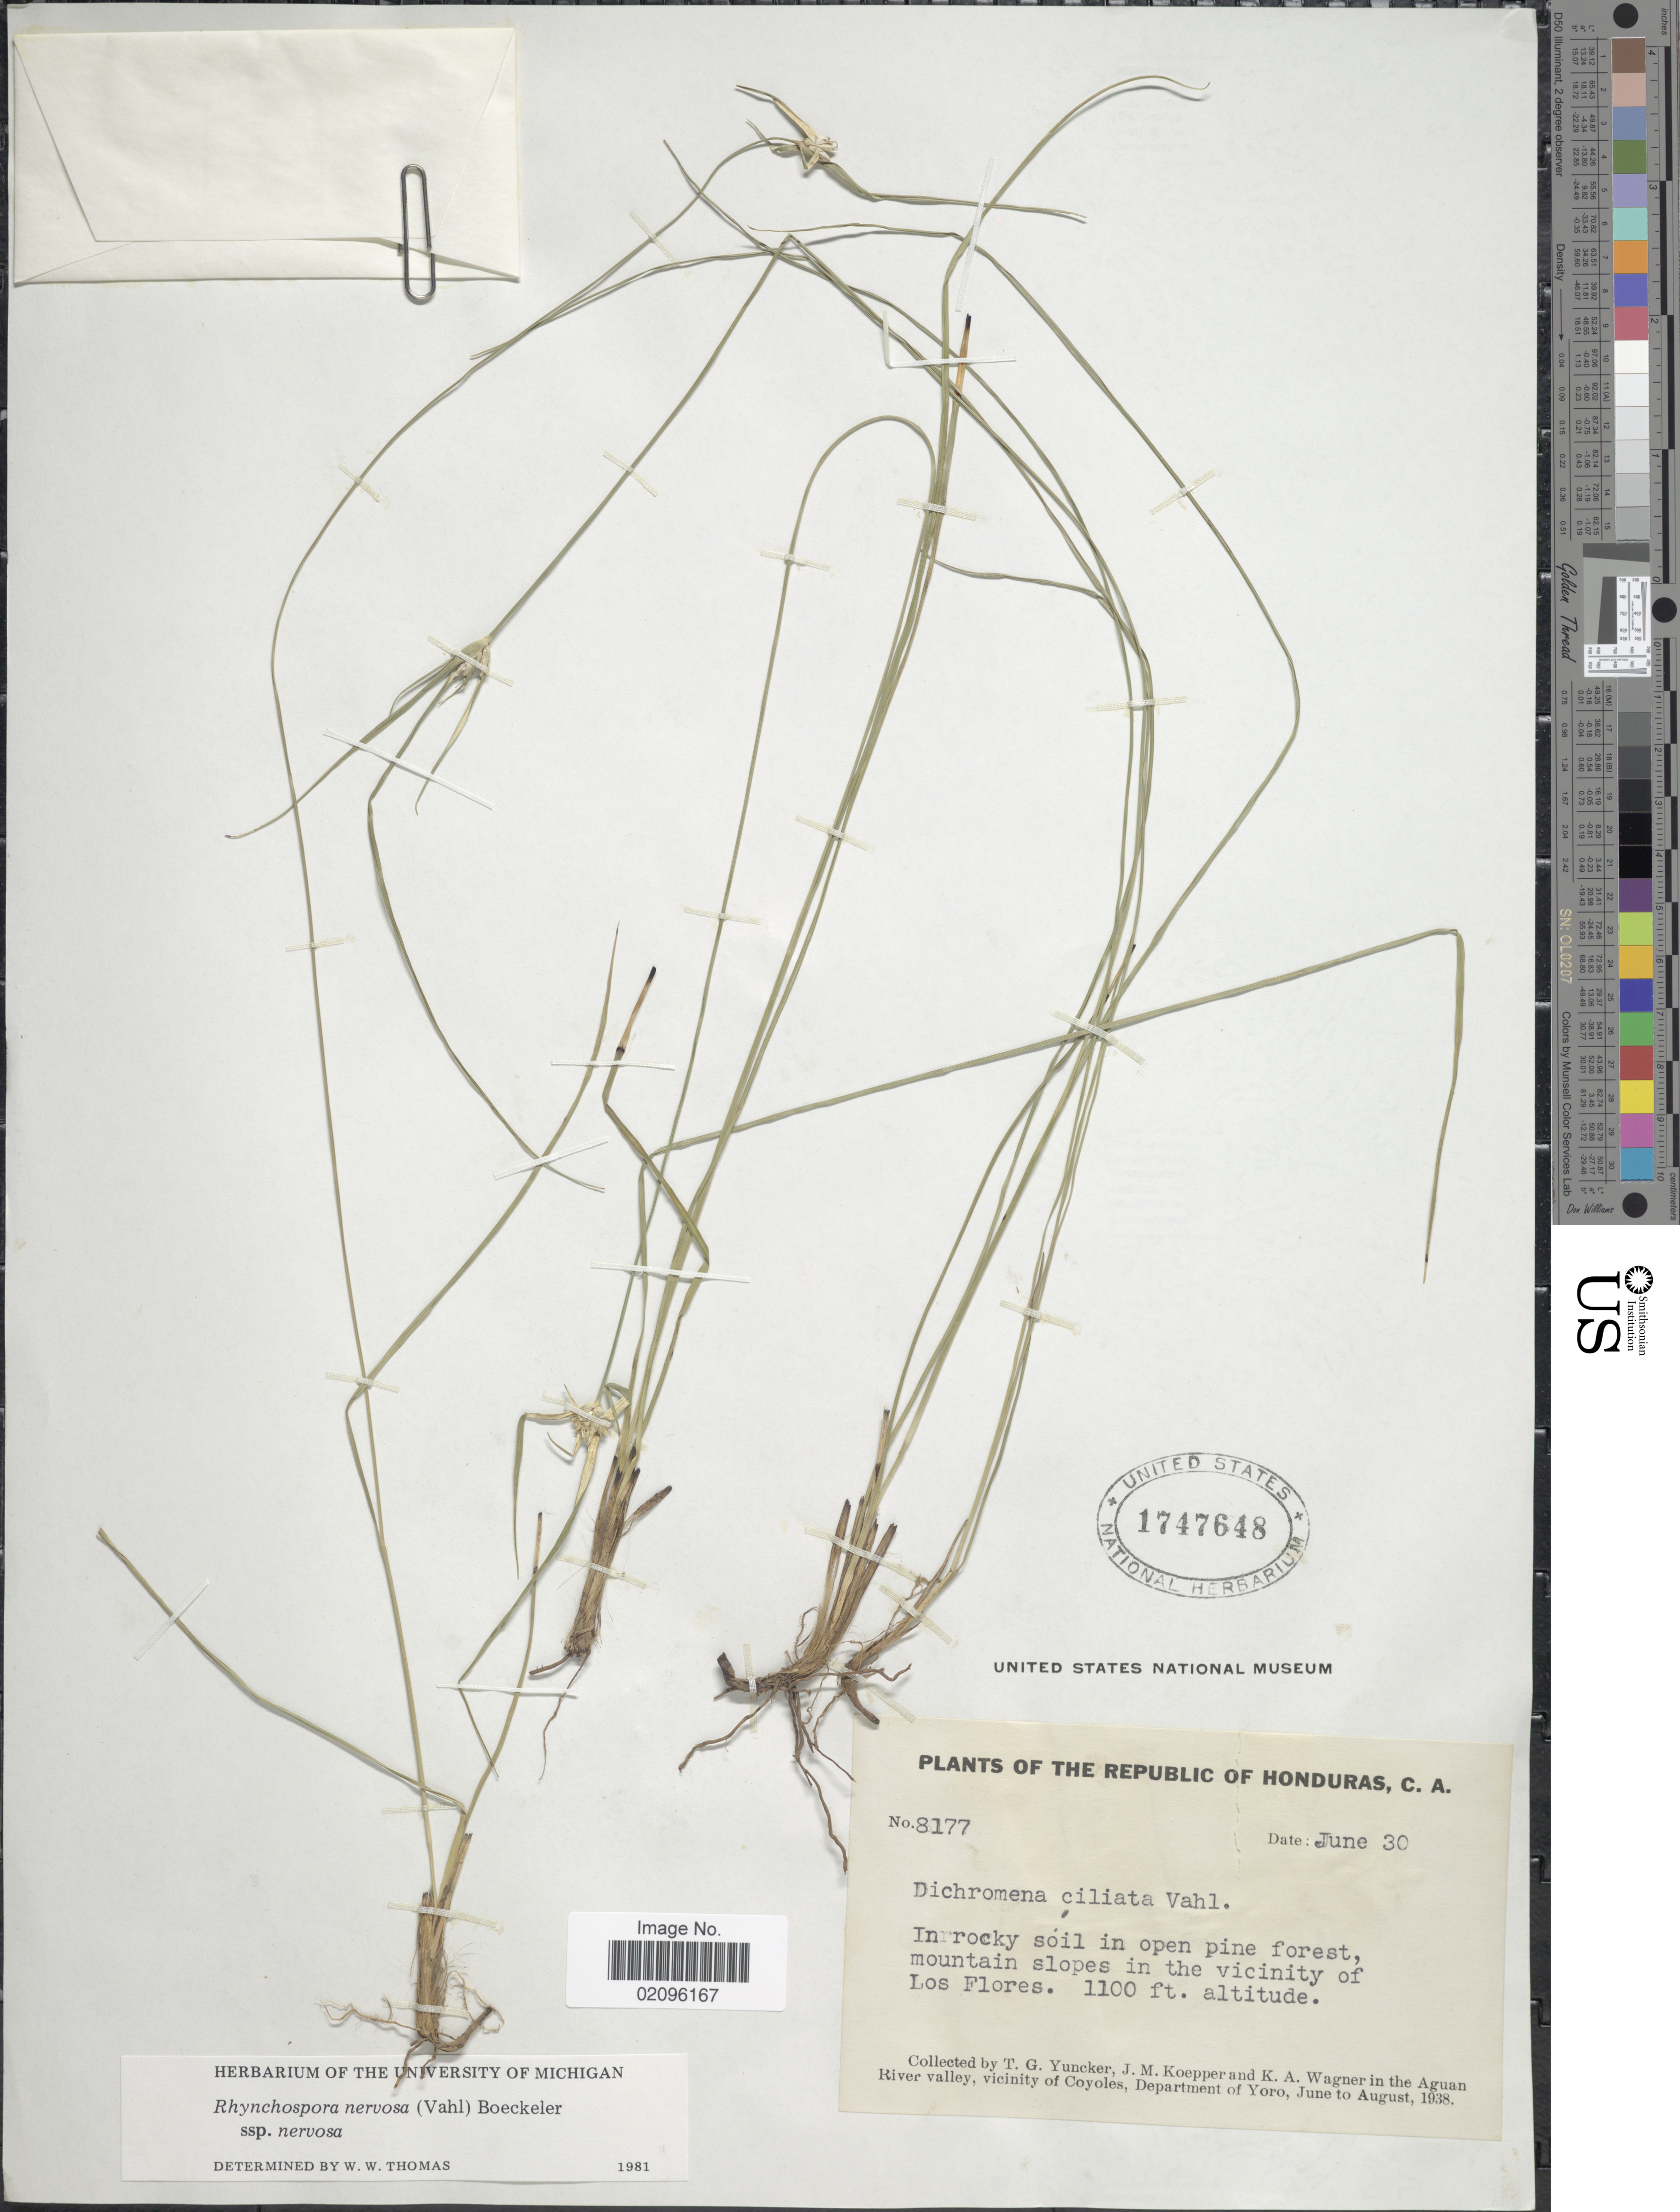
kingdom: Plantae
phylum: Tracheophyta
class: Liliopsida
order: Poales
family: Cyperaceae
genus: Rhynchospora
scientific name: Rhynchospora nervosa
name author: (Vahl) Boeckeler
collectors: T. G. Yuncker, J. M. Koepper & K. A. Wagner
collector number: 8177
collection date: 1938-06-30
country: Honduras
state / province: Yoro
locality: In rocky soil in open pine forest, mountain slopes in the vicinity of Los Flores, in the Aguan River valley, vicinity of Coyoles.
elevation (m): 335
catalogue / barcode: US 1747648